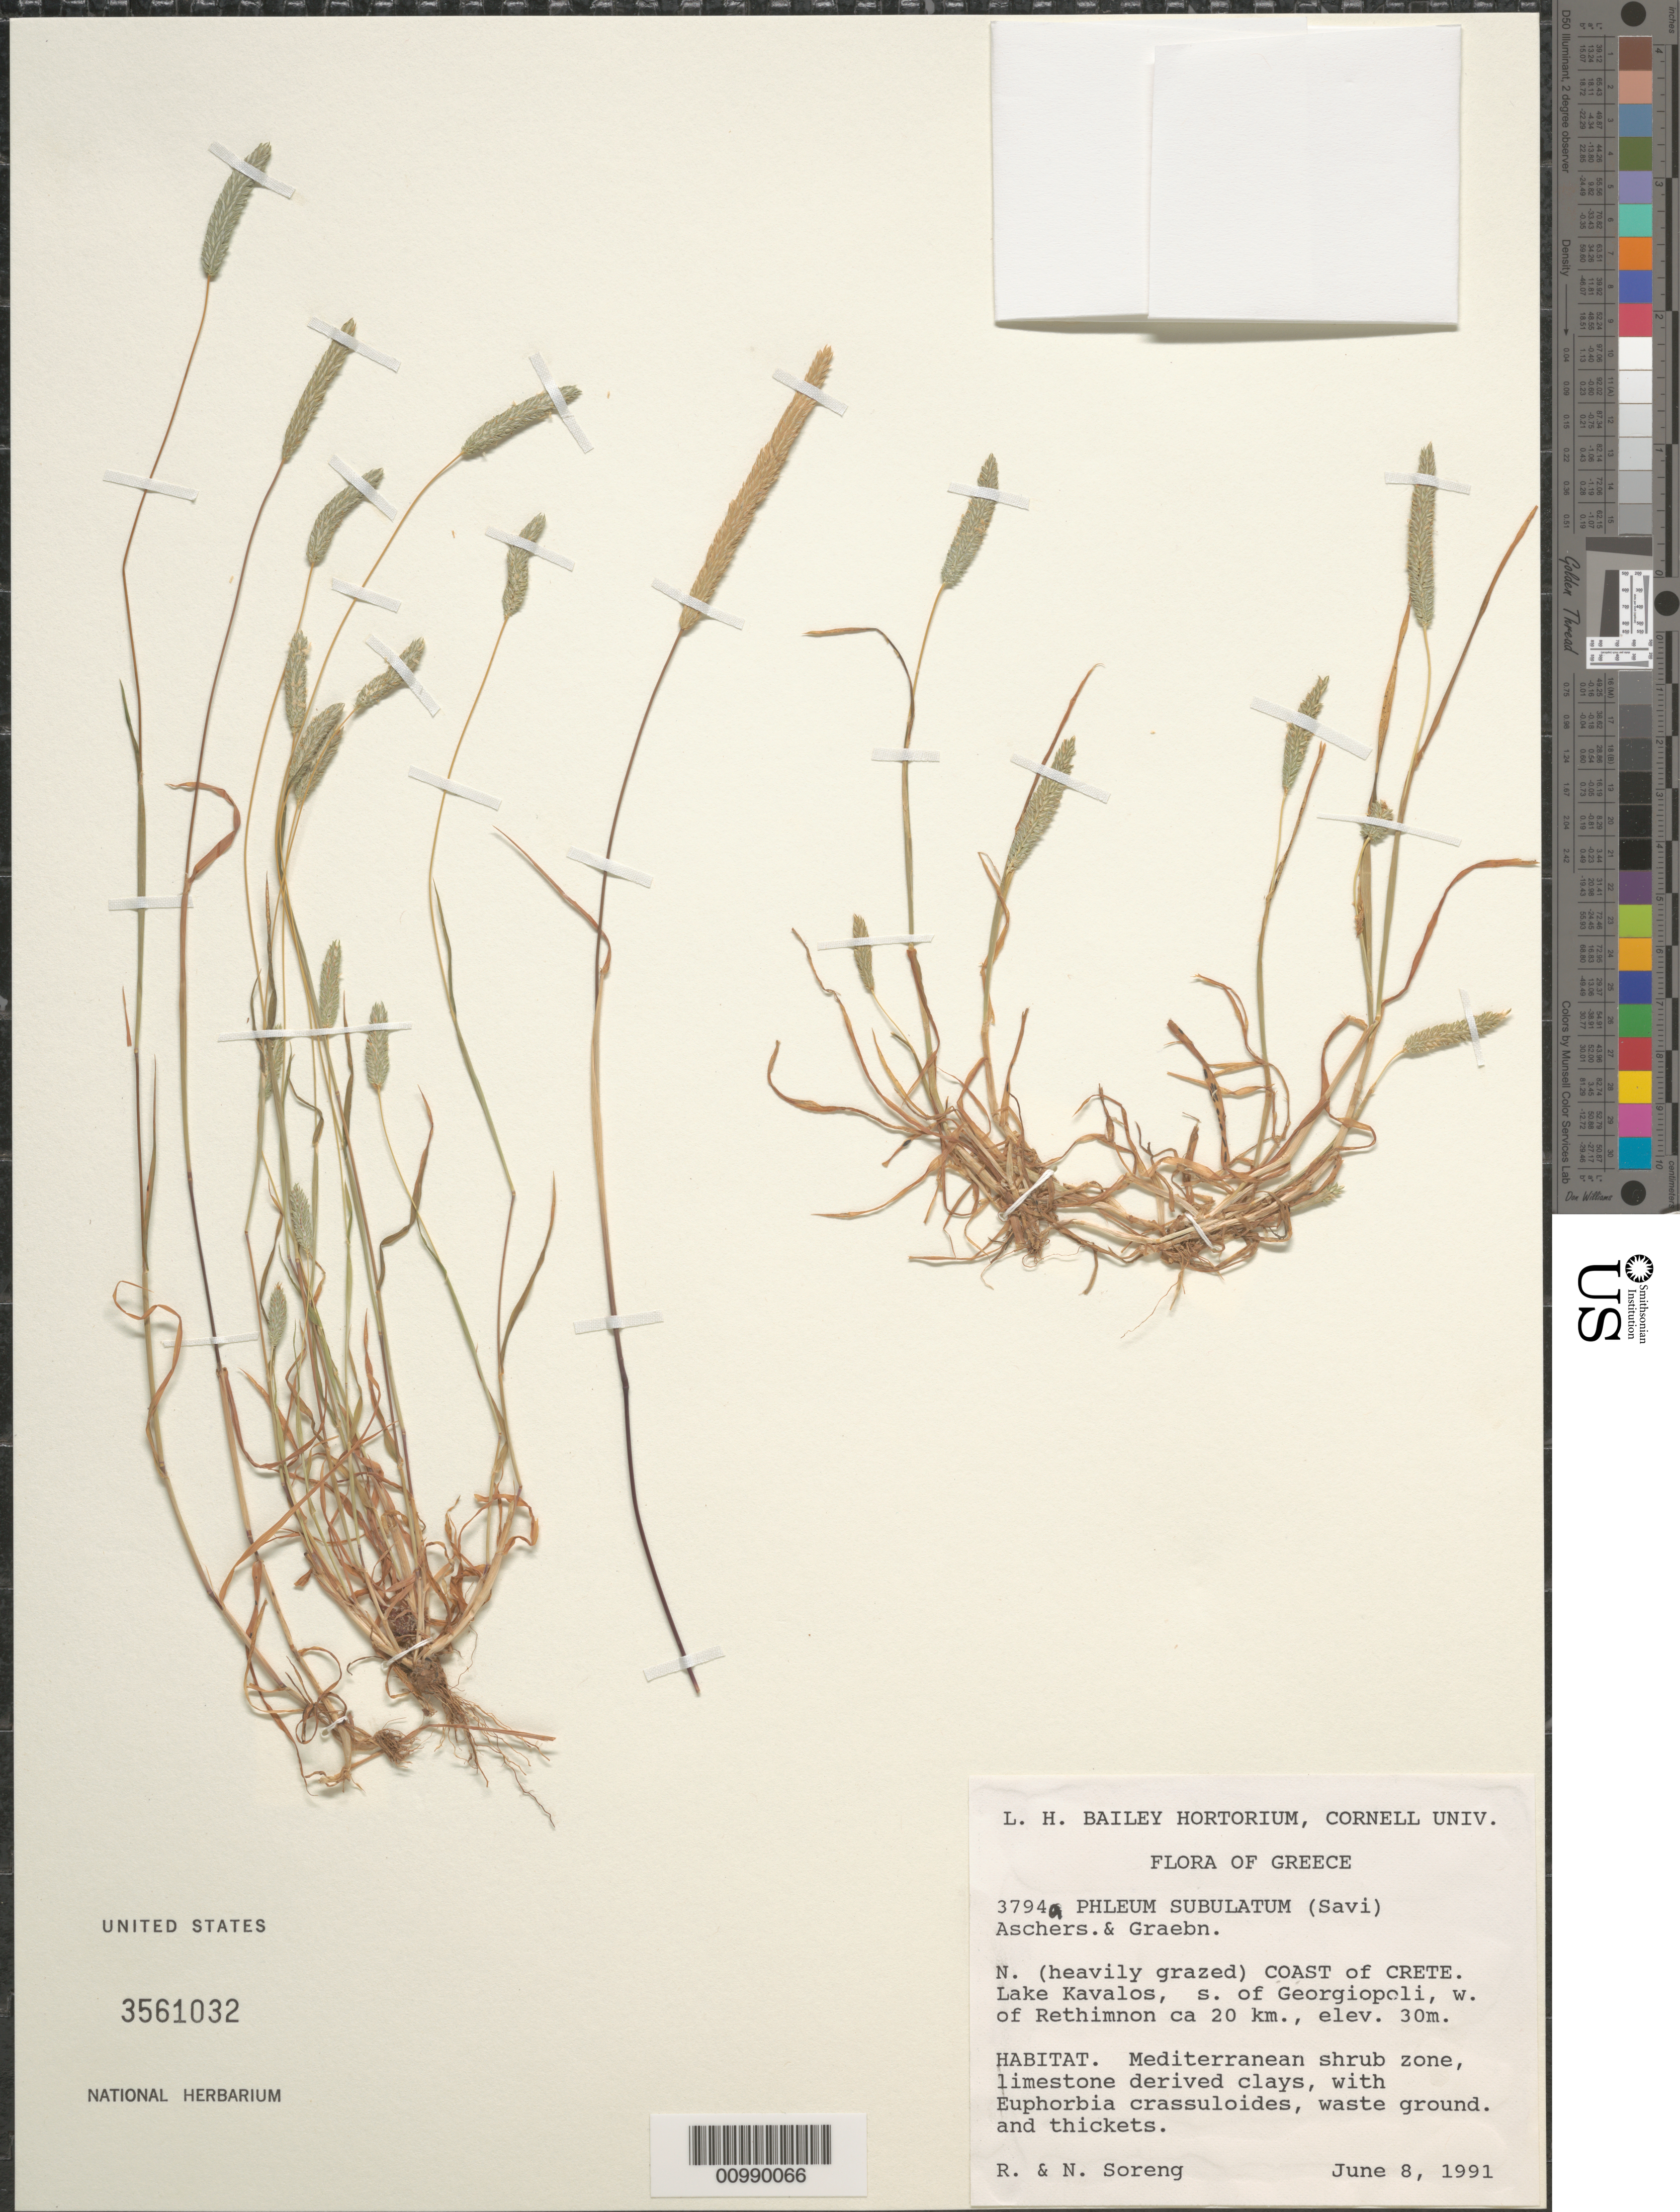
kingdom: Plantae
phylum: Tracheophyta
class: Liliopsida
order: Poales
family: Poaceae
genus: Phleum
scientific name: Phleum subulatum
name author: (Savi) Asch. & Graeb.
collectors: R. J. Soreng & N. L. Soreng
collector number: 3794-a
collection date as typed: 08 Jun 1991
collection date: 1991-06-08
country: Greece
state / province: Crete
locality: N coast. Lake Kavalos, S of Georgiopoli, W of Rethimnon ca 20 km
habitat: Mediterranean shrub zone, limestone derived clays, with Euphorbia crassuloides, waste ground. and thickets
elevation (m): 30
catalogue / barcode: US 3561032